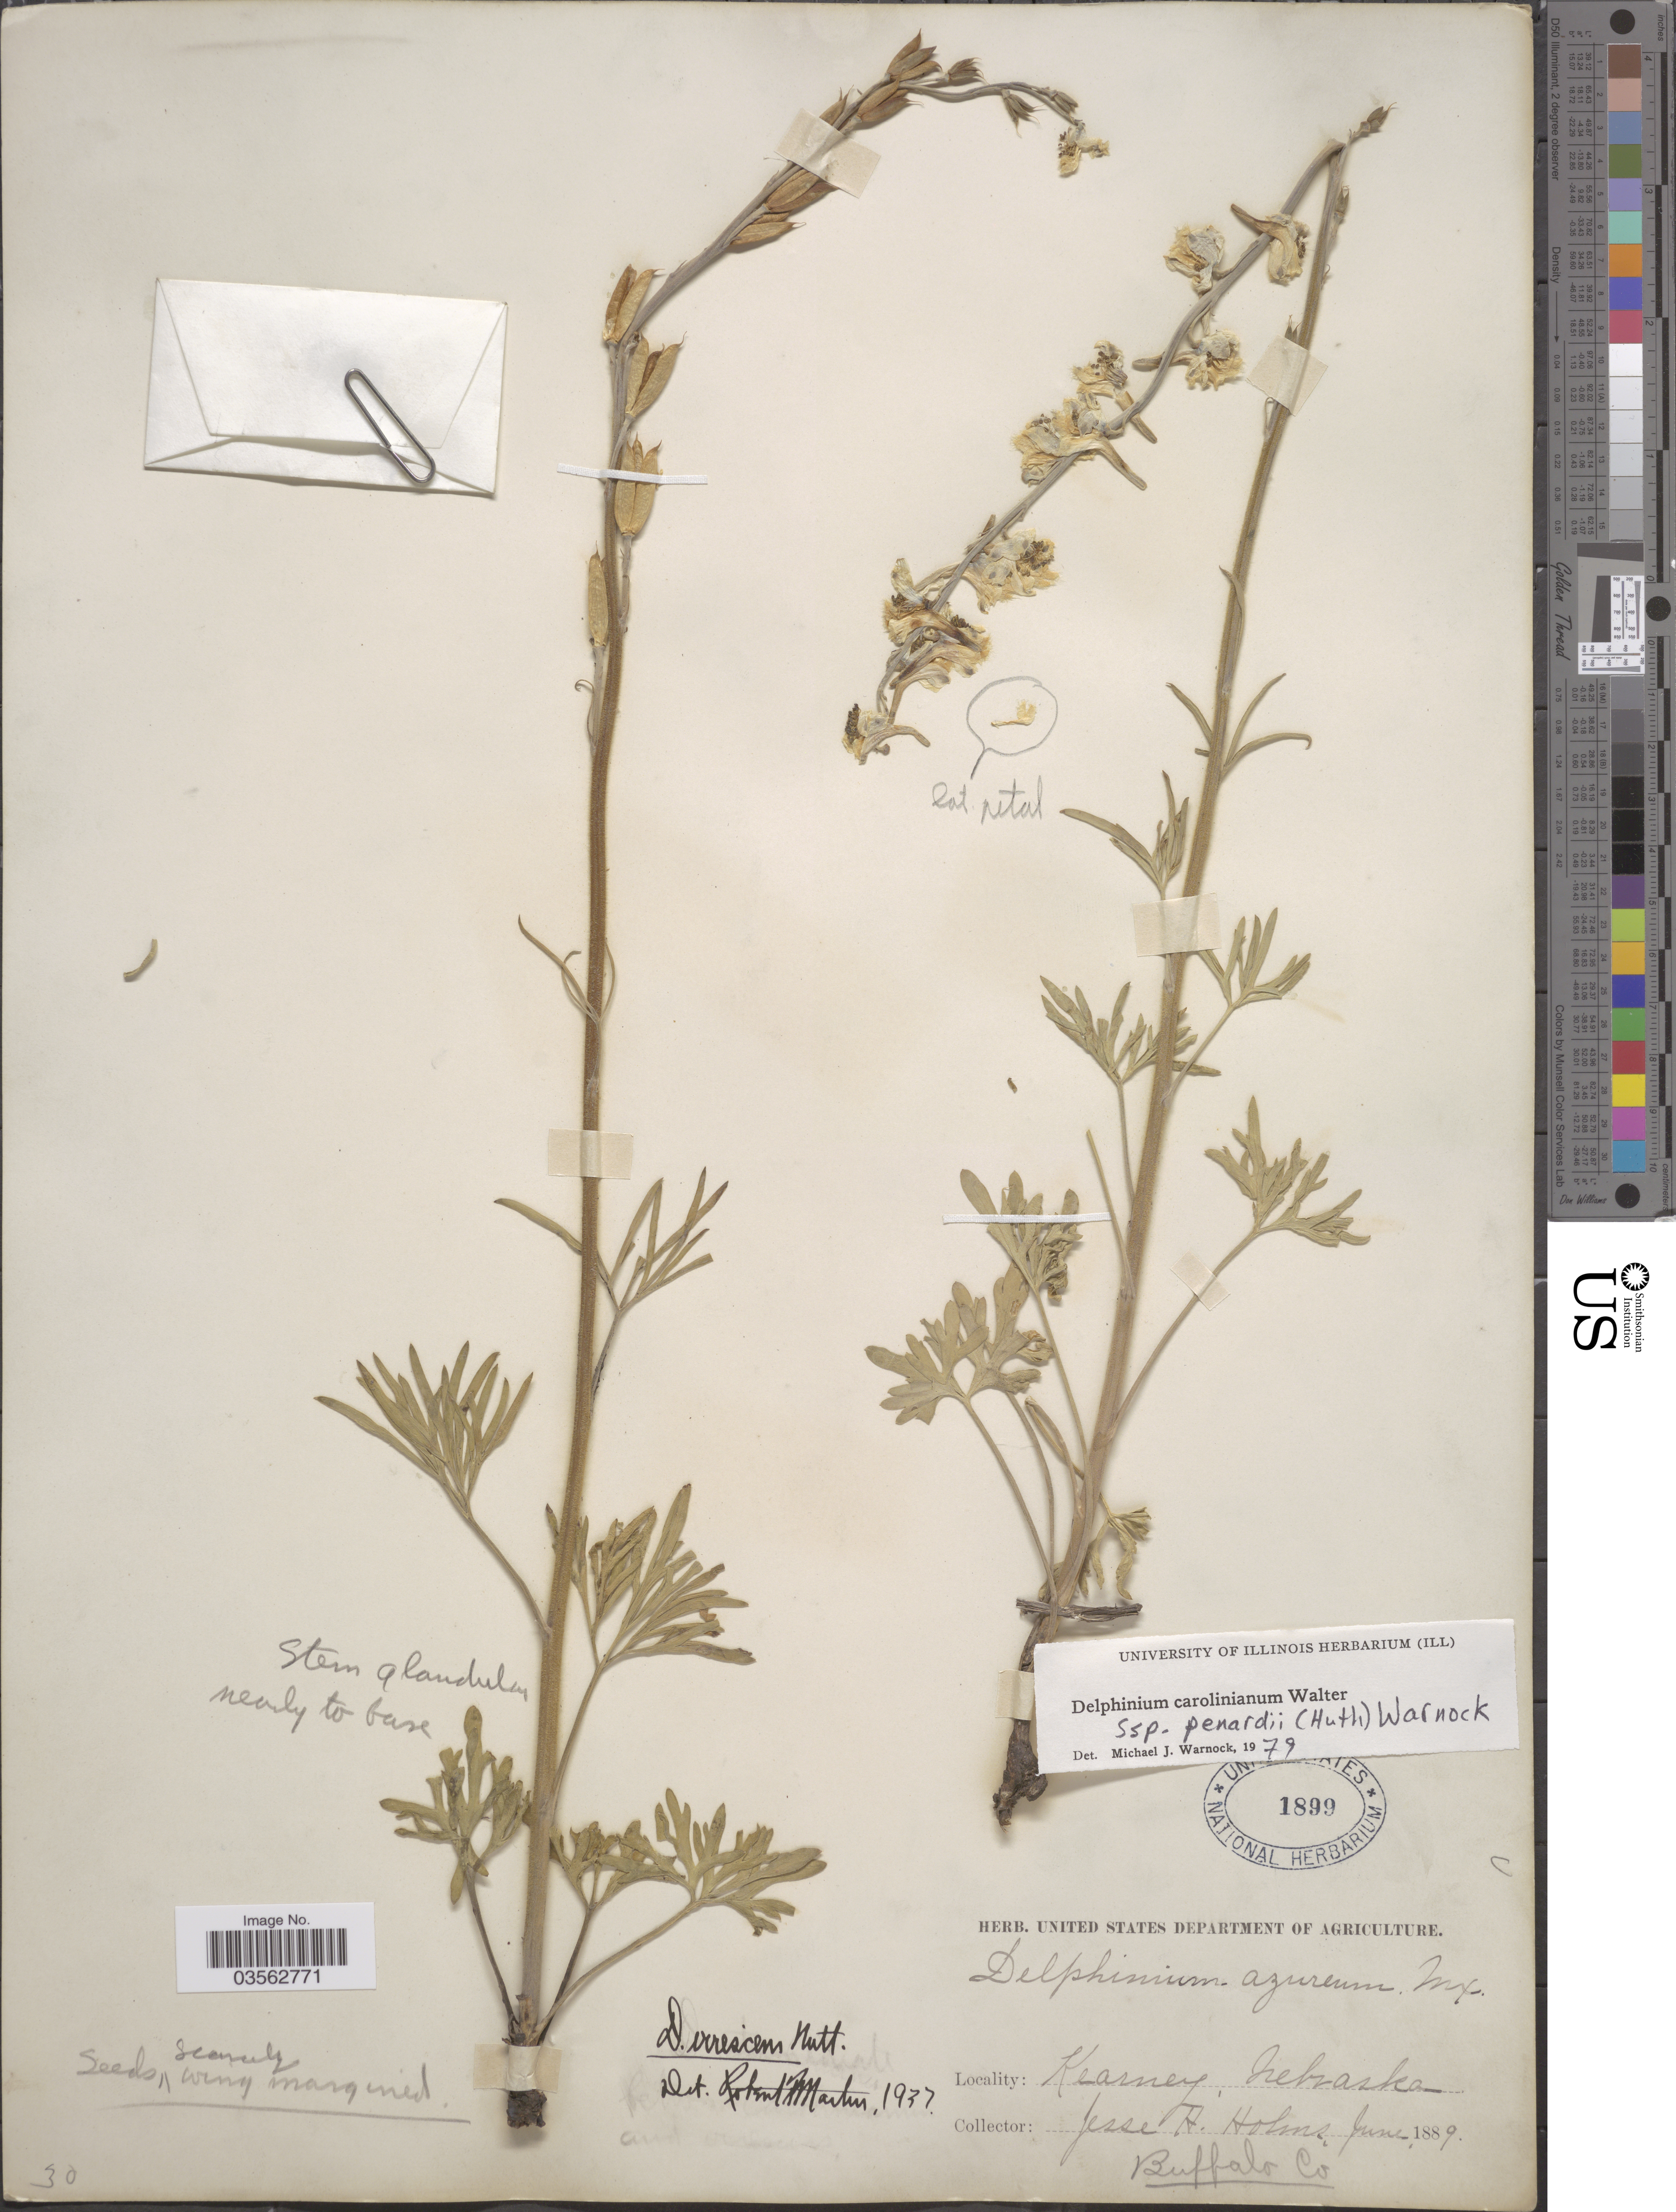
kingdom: Plantae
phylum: Tracheophyta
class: Magnoliopsida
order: Ranunculales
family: Ranunculaceae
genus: Delphinium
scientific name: Delphinium carolinianum subsp. penardii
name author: (Huth) M.J. Warnock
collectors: J. H. Holms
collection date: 1889-06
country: United States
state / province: Nebraska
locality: Kearney. Buffalo Co.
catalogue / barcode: US 1899